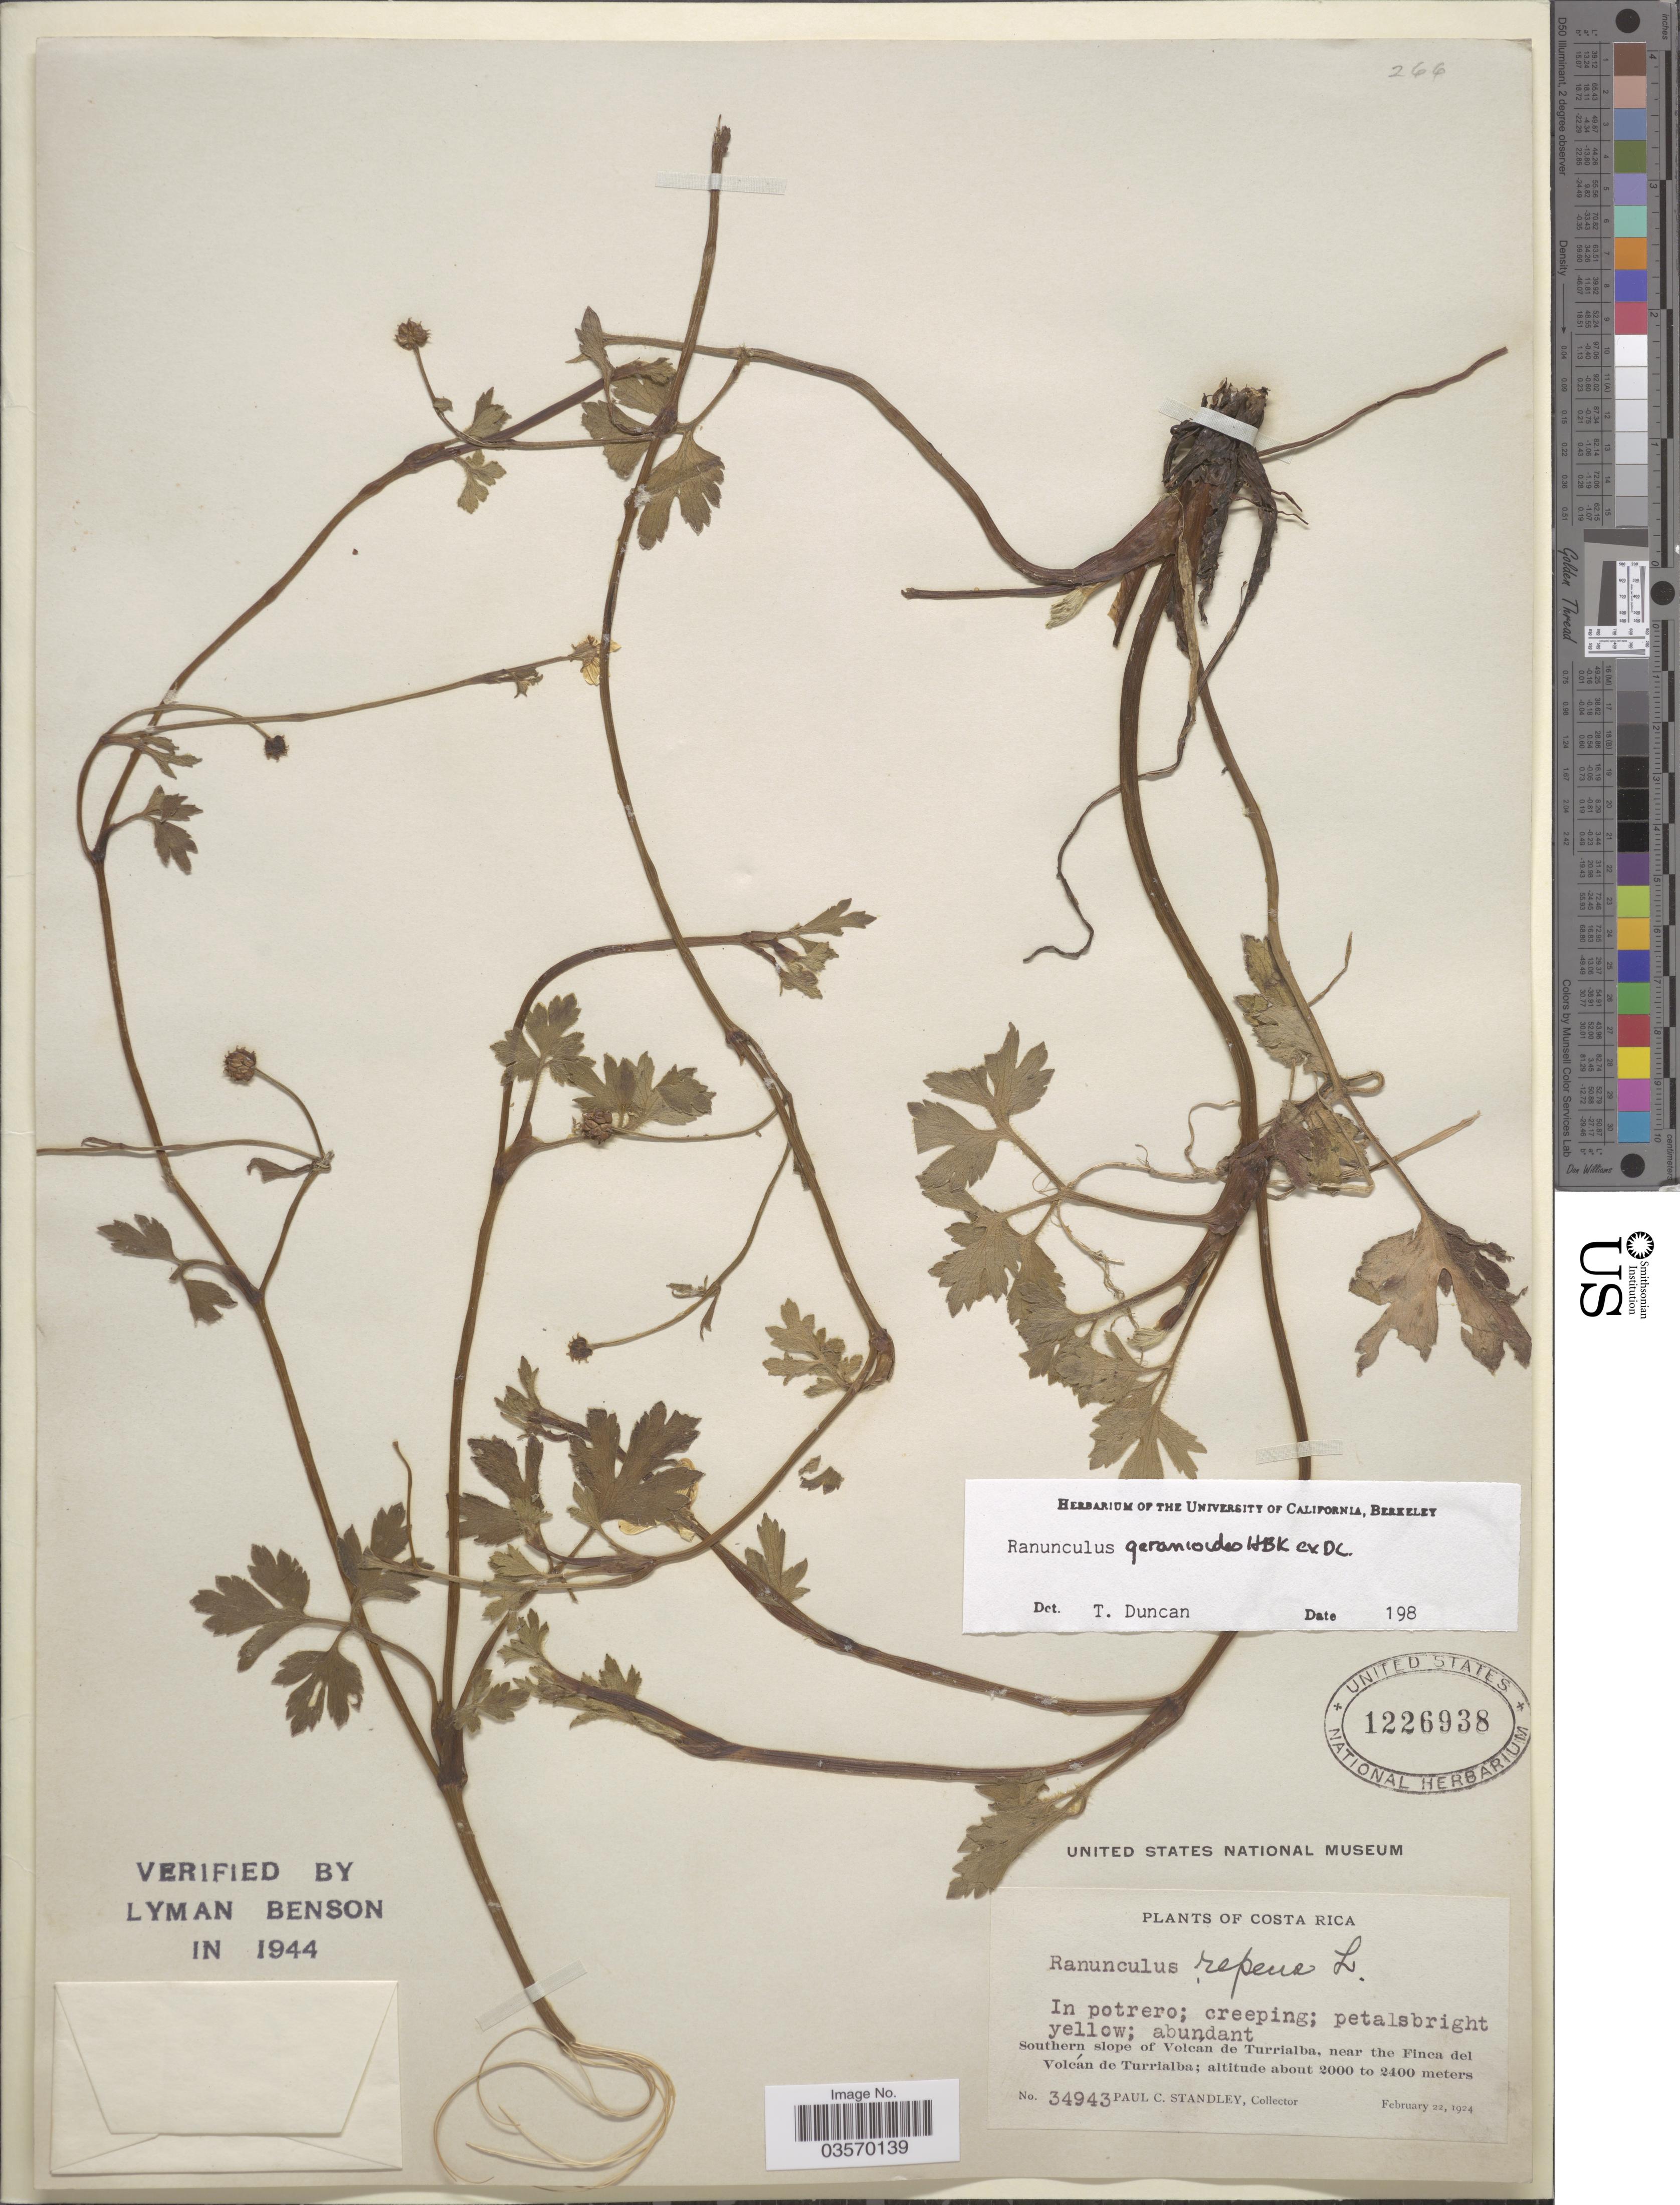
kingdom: Plantae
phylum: Tracheophyta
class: Magnoliopsida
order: Ranunculales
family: Ranunculaceae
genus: Ranunculus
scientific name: Ranunculus geranioides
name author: Humb. et al. ex DC.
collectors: P. C. Standley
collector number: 34943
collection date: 1924-02-22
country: Costa Rica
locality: In potrero. Southern slope of Volcán de Turrialba, near the Finca del Volcán de Turrialba.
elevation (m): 2000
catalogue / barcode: US 1226938